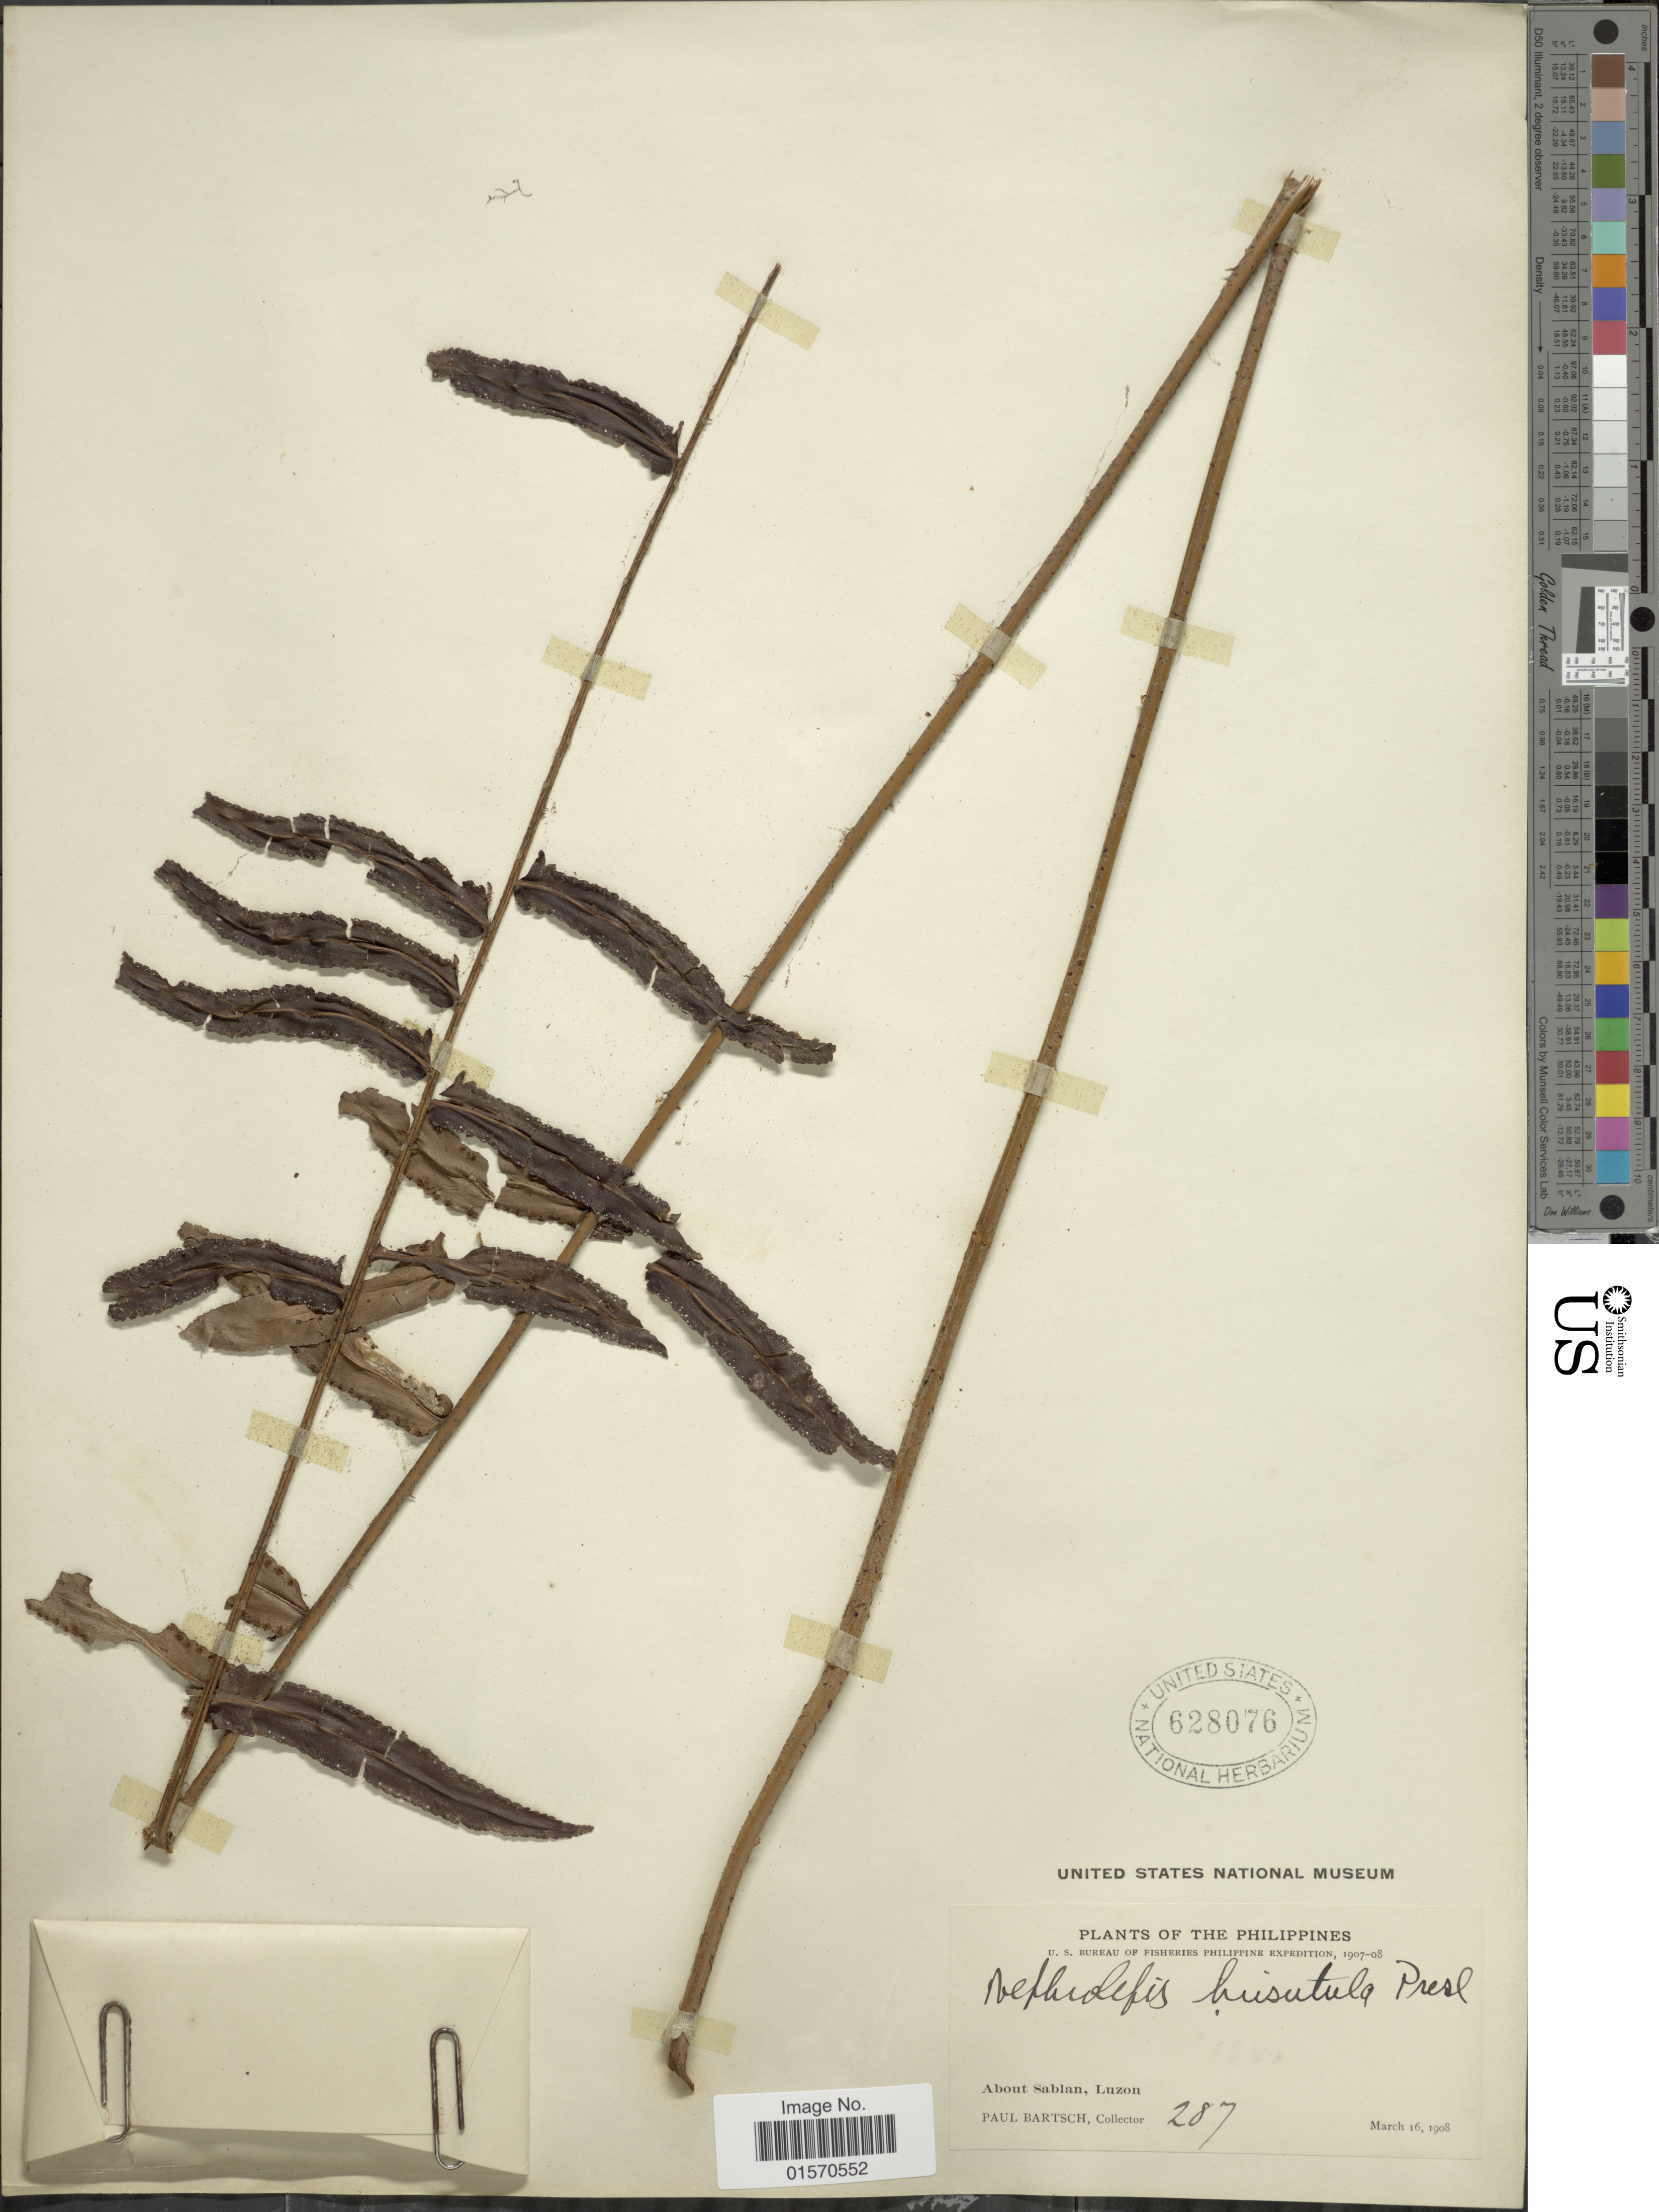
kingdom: Plantae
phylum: Tracheophyta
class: Polypodiopsida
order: Polypodiales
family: Nephrolepidaceae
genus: Nephrolepis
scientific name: Nephrolepis falcata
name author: (Cav.) C. Chr.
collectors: P. Bartsch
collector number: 287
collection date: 1908-03-16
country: Philippines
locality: About Sablan, Luzon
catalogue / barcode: US 628076